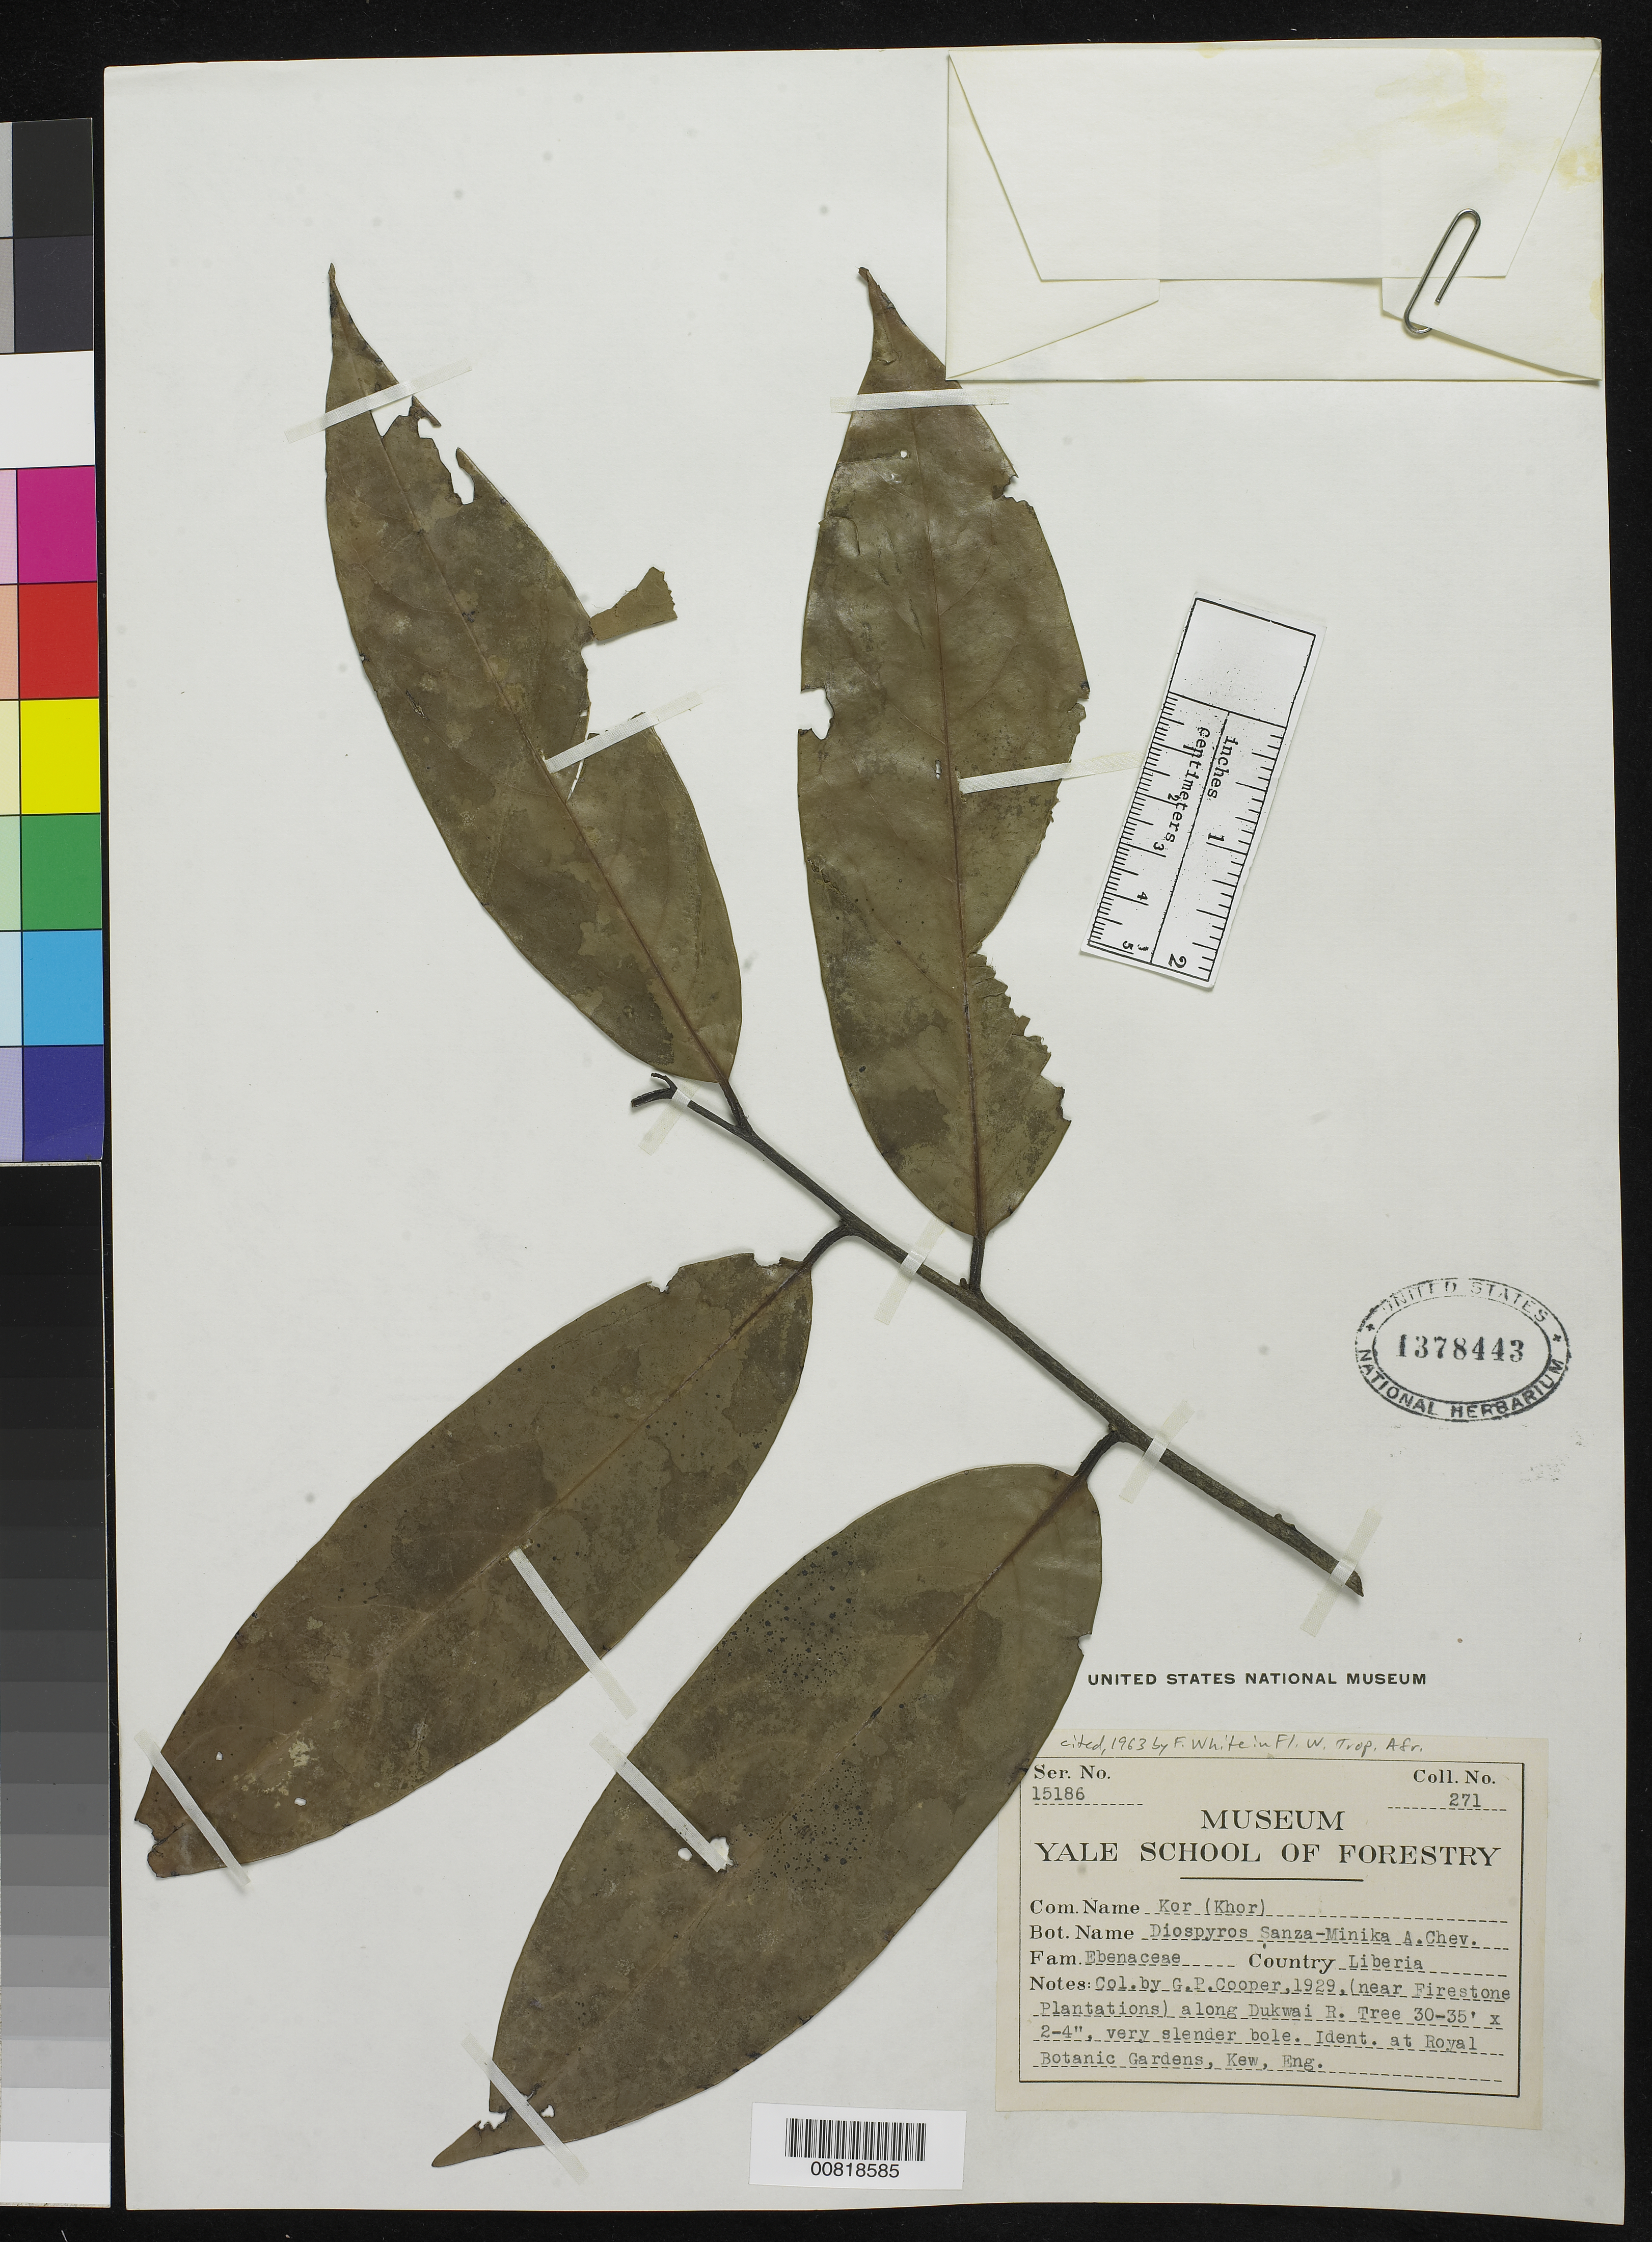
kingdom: Plantae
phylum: Tracheophyta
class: Magnoliopsida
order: Ericales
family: Ebenaceae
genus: Diospyros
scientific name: Diospyros sanza-minika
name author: A. Chev.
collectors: G. Cooper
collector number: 271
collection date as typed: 1929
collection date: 1929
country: Liberia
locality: (near Firestone Plantations) along Dukwai River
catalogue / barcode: US 1378443